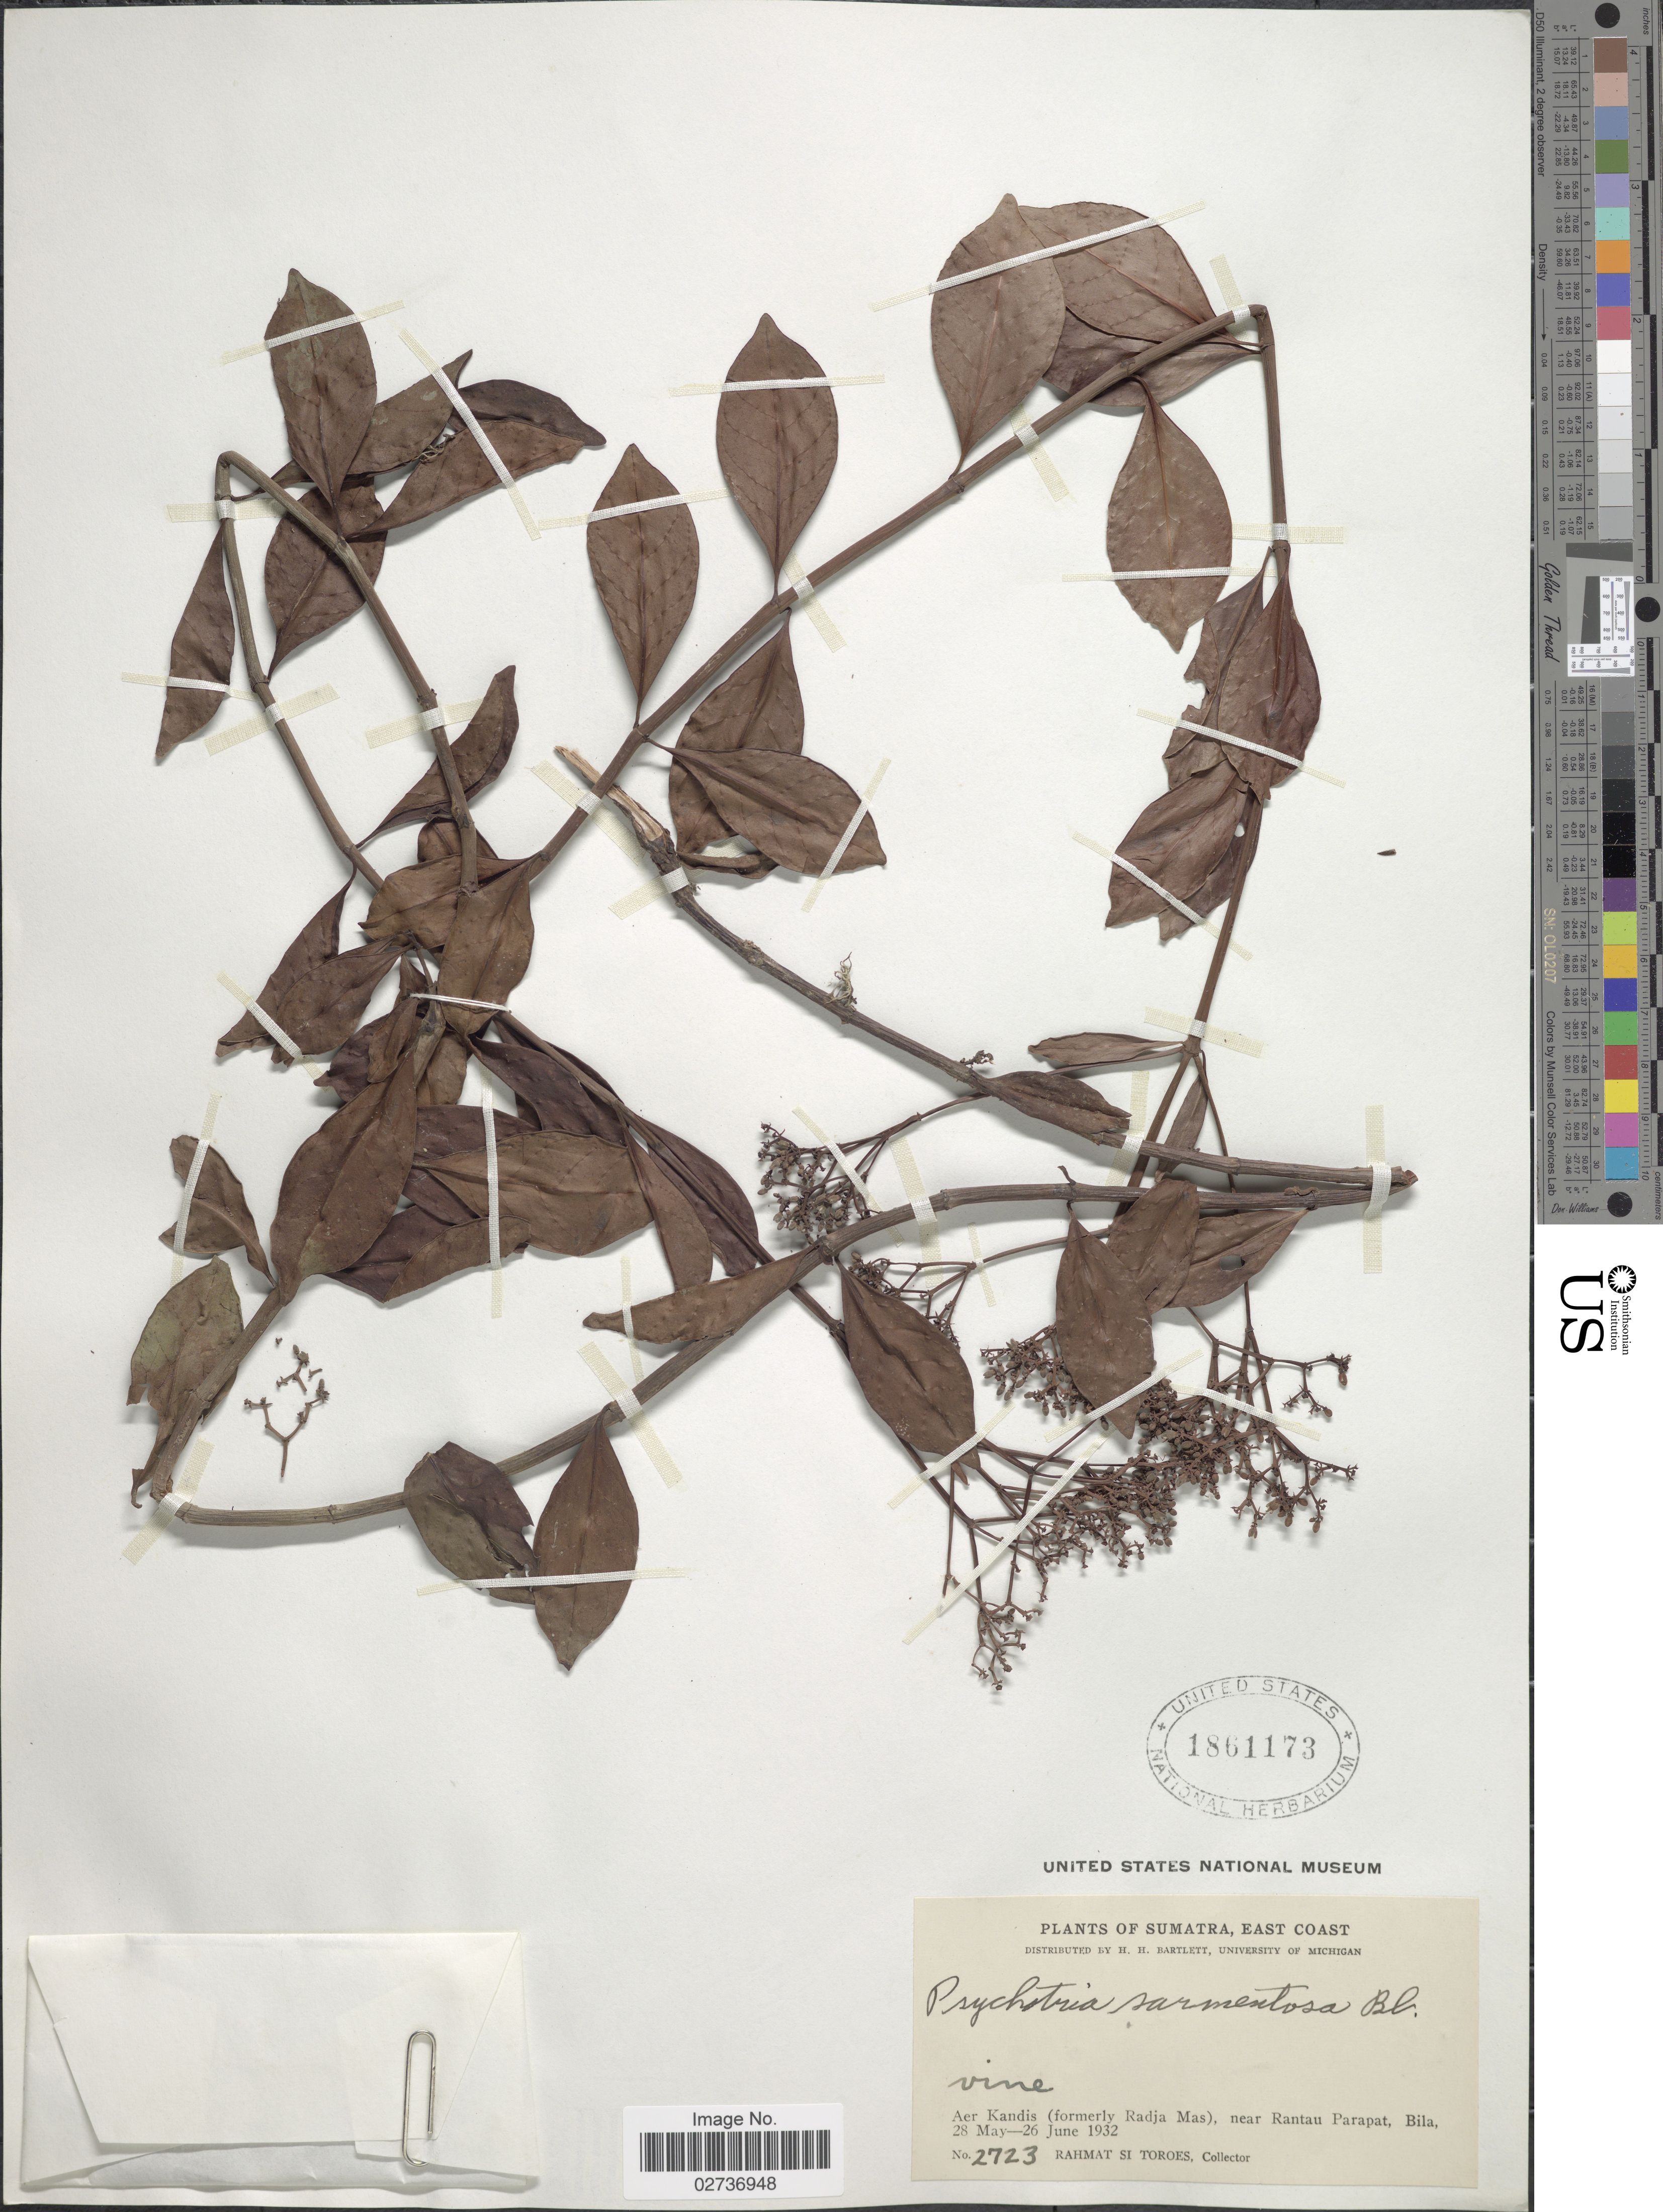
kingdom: Plantae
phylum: Tracheophyta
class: Magnoliopsida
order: Gentianales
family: Rubiaceae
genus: Psychotria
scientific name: Psychotria sarmentosa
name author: Blume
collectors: Rahmat Si Boeea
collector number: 2723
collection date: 1932-05-28/1932-06-26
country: Indonesia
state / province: Sumatra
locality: Sumatra, East Coast. Aer Kandis (formerly Radja Mas), near Rantau Parapat, Bila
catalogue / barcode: US 1861173